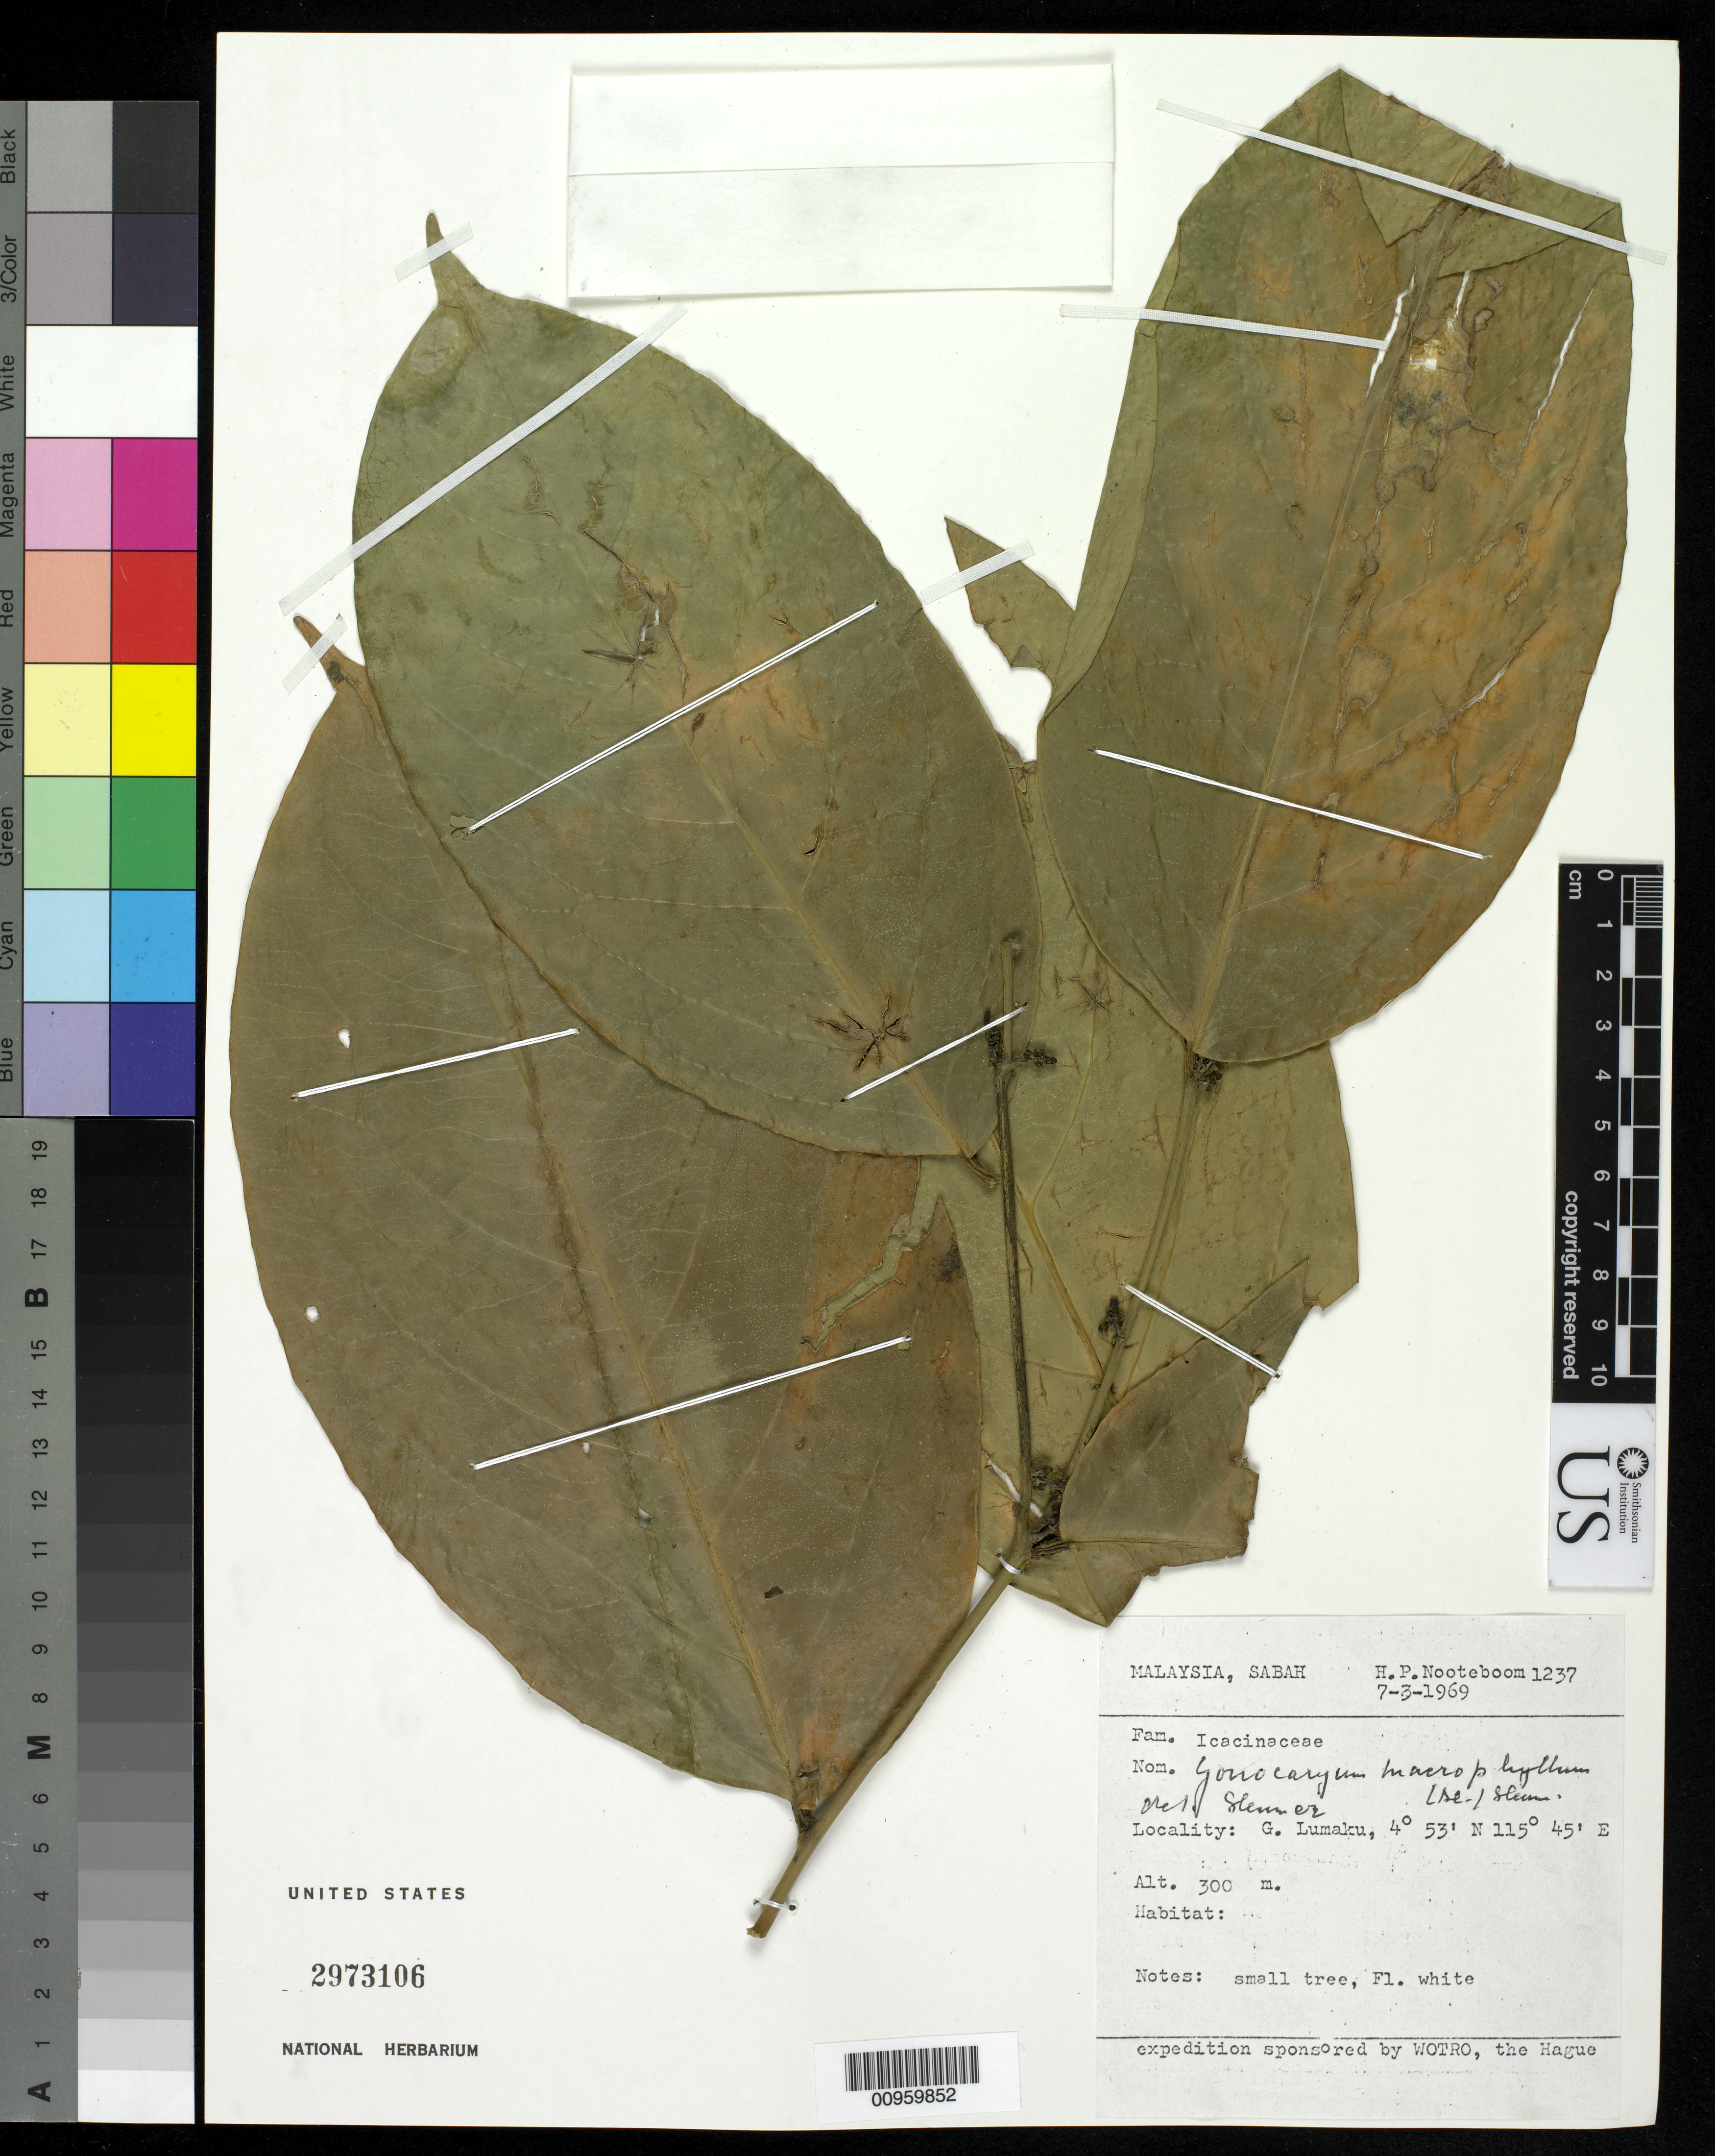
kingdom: Plantae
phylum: Tracheophyta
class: Magnoliopsida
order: Cardiopteridales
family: Cardiopteridaceae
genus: Gonocaryum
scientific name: Gonocaryum macrophyllum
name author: (Blume) Sleumer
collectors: H. P. Nooteboom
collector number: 1237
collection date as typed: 03 Jul 1969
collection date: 1969-07-03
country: Malaysia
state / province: Sabah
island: Borneo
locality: G. Lumaku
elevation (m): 300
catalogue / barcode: US 2973106